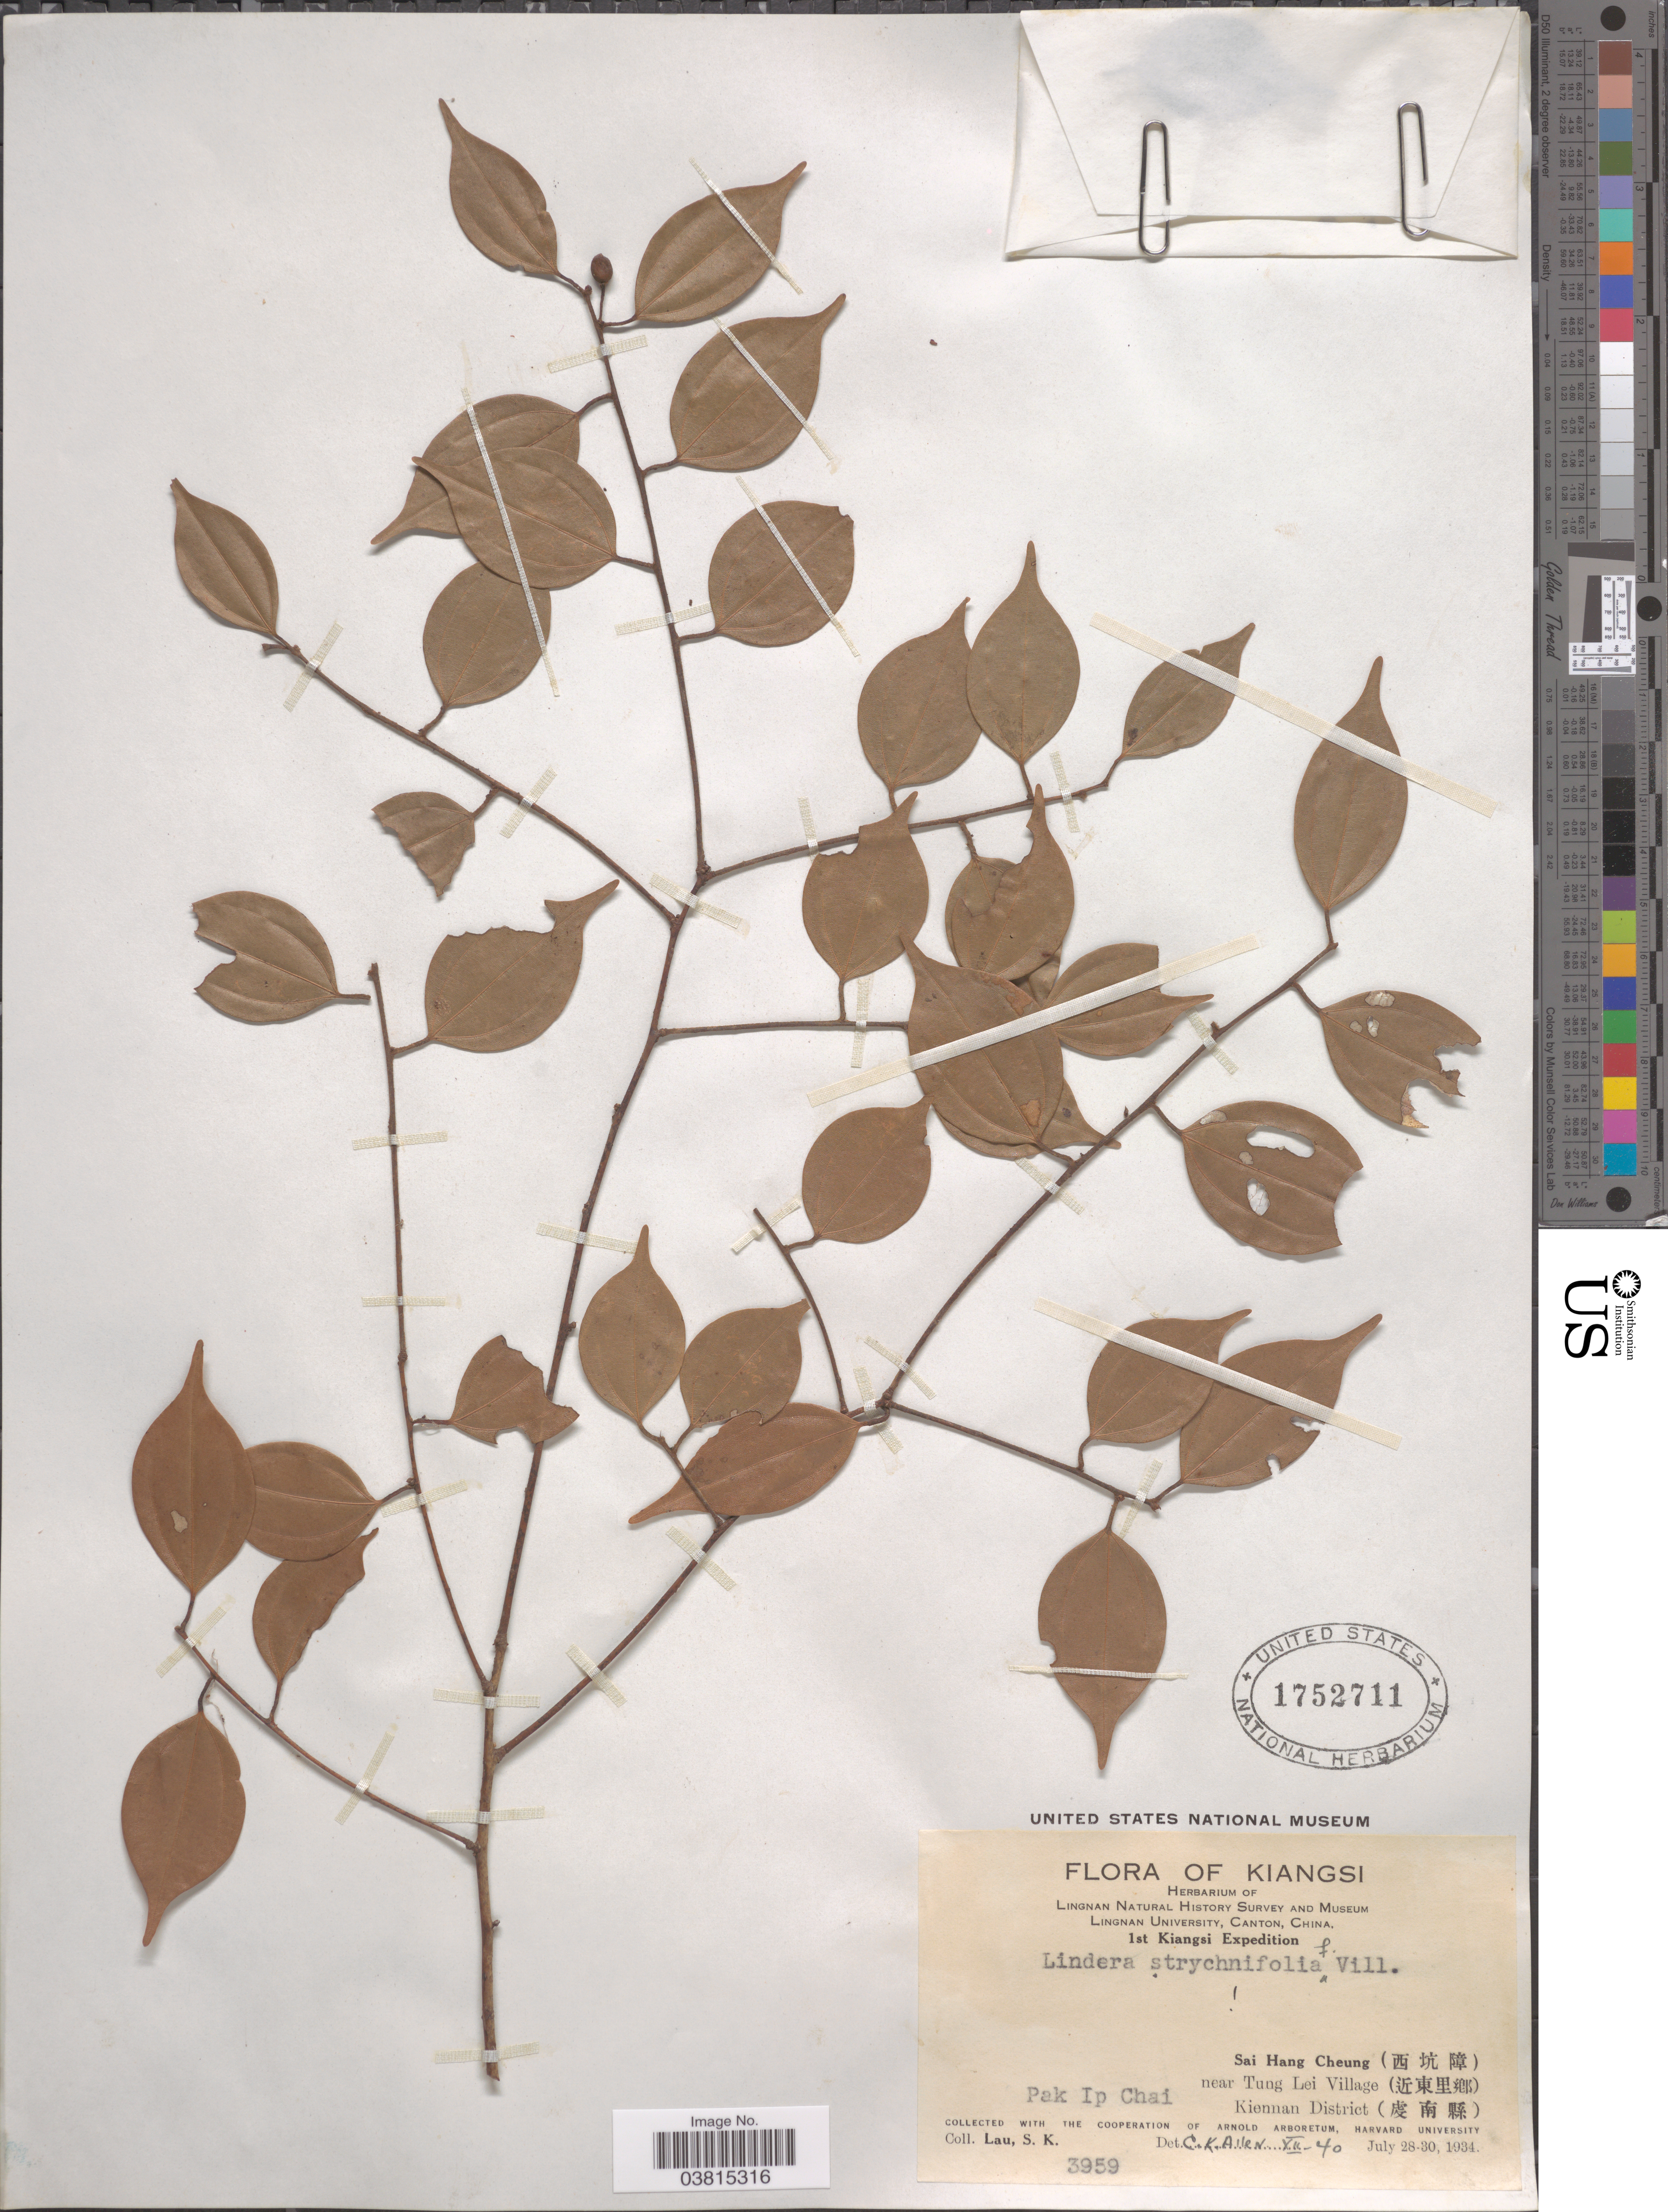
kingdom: Plantae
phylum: Tracheophyta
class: Magnoliopsida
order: Laurales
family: Lauraceae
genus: Lindera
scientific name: Lindera strychnifolia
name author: Fern.-Vill.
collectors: S. K. Lau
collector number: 3959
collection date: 1934-07-28/1934-07-30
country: China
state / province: Jiangxi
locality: Kiangsi. Sai Hang Cheung (X). Near Tung Lei Village (X). Kiennan District (X). Pak Ip Chai.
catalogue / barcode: US 1752711